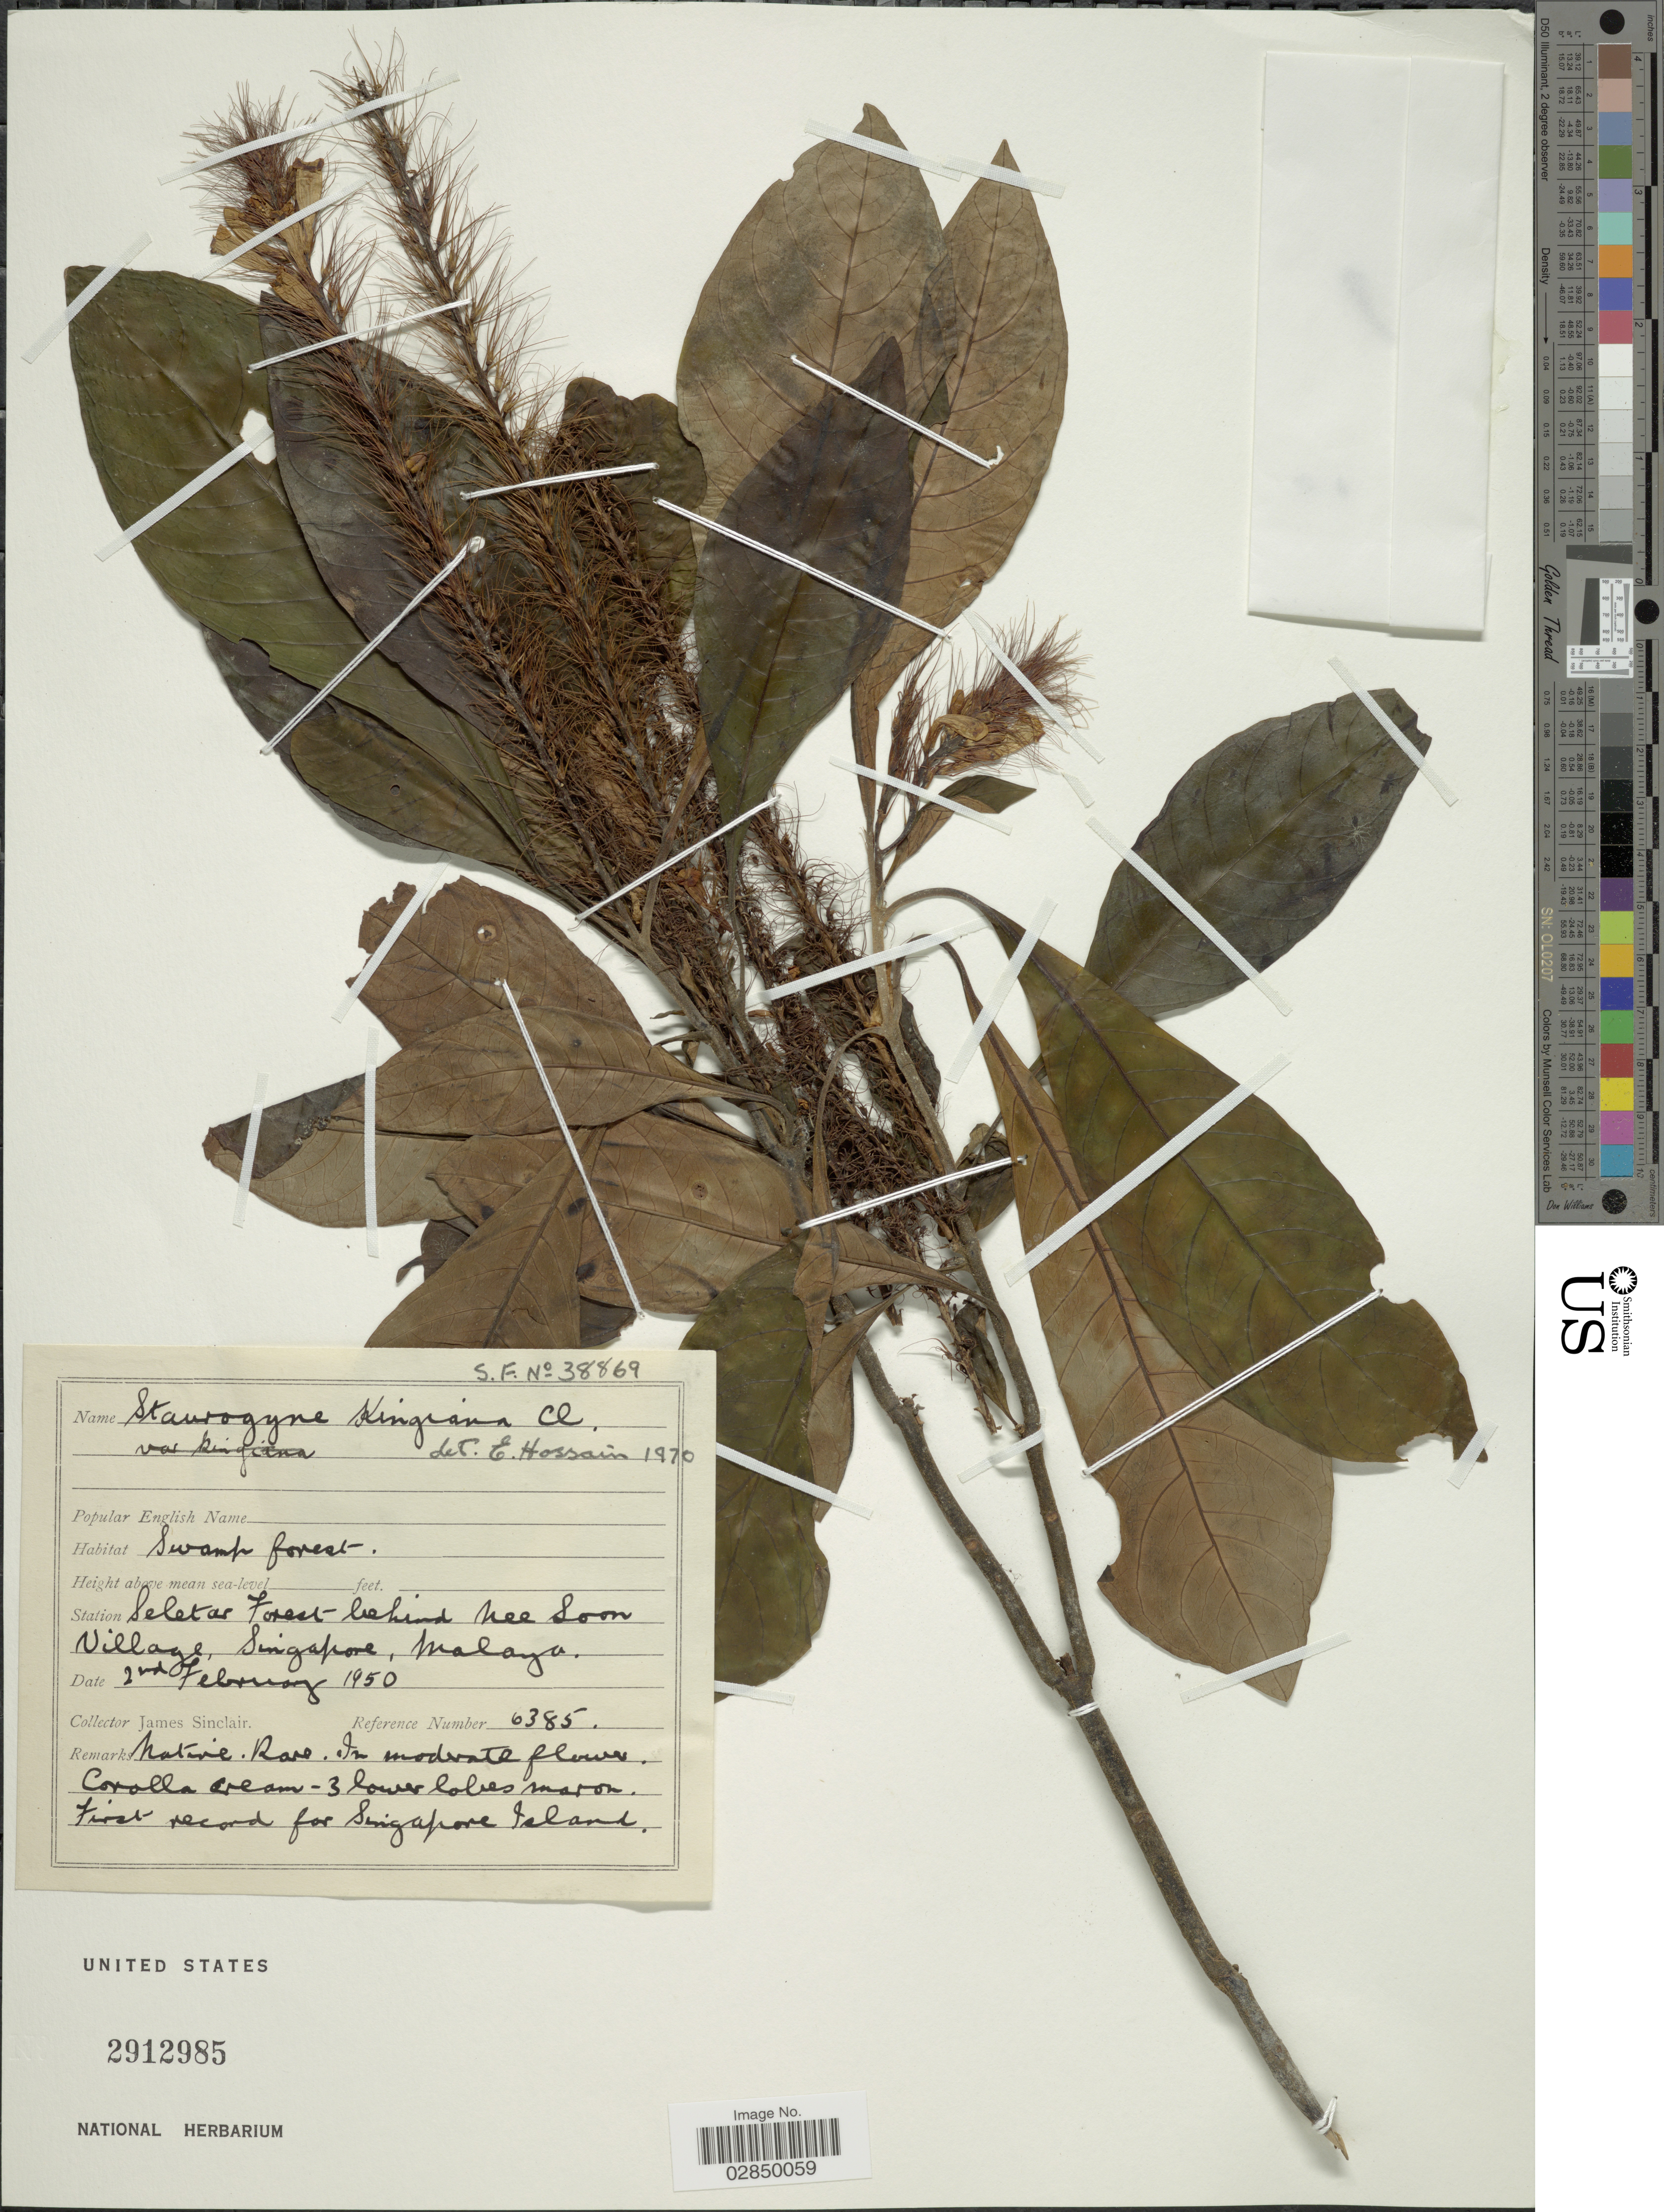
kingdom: Plantae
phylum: Tracheophyta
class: Magnoliopsida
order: Lamiales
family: Acanthaceae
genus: Staurogyne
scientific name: Staurogyne kingiana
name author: C.B. Clarke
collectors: J. Sinclair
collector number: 6385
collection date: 1950-02-02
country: Singapore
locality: Station Seletar Forest behind Nee Soon Village, Singapore, Malaya.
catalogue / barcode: US 2912985